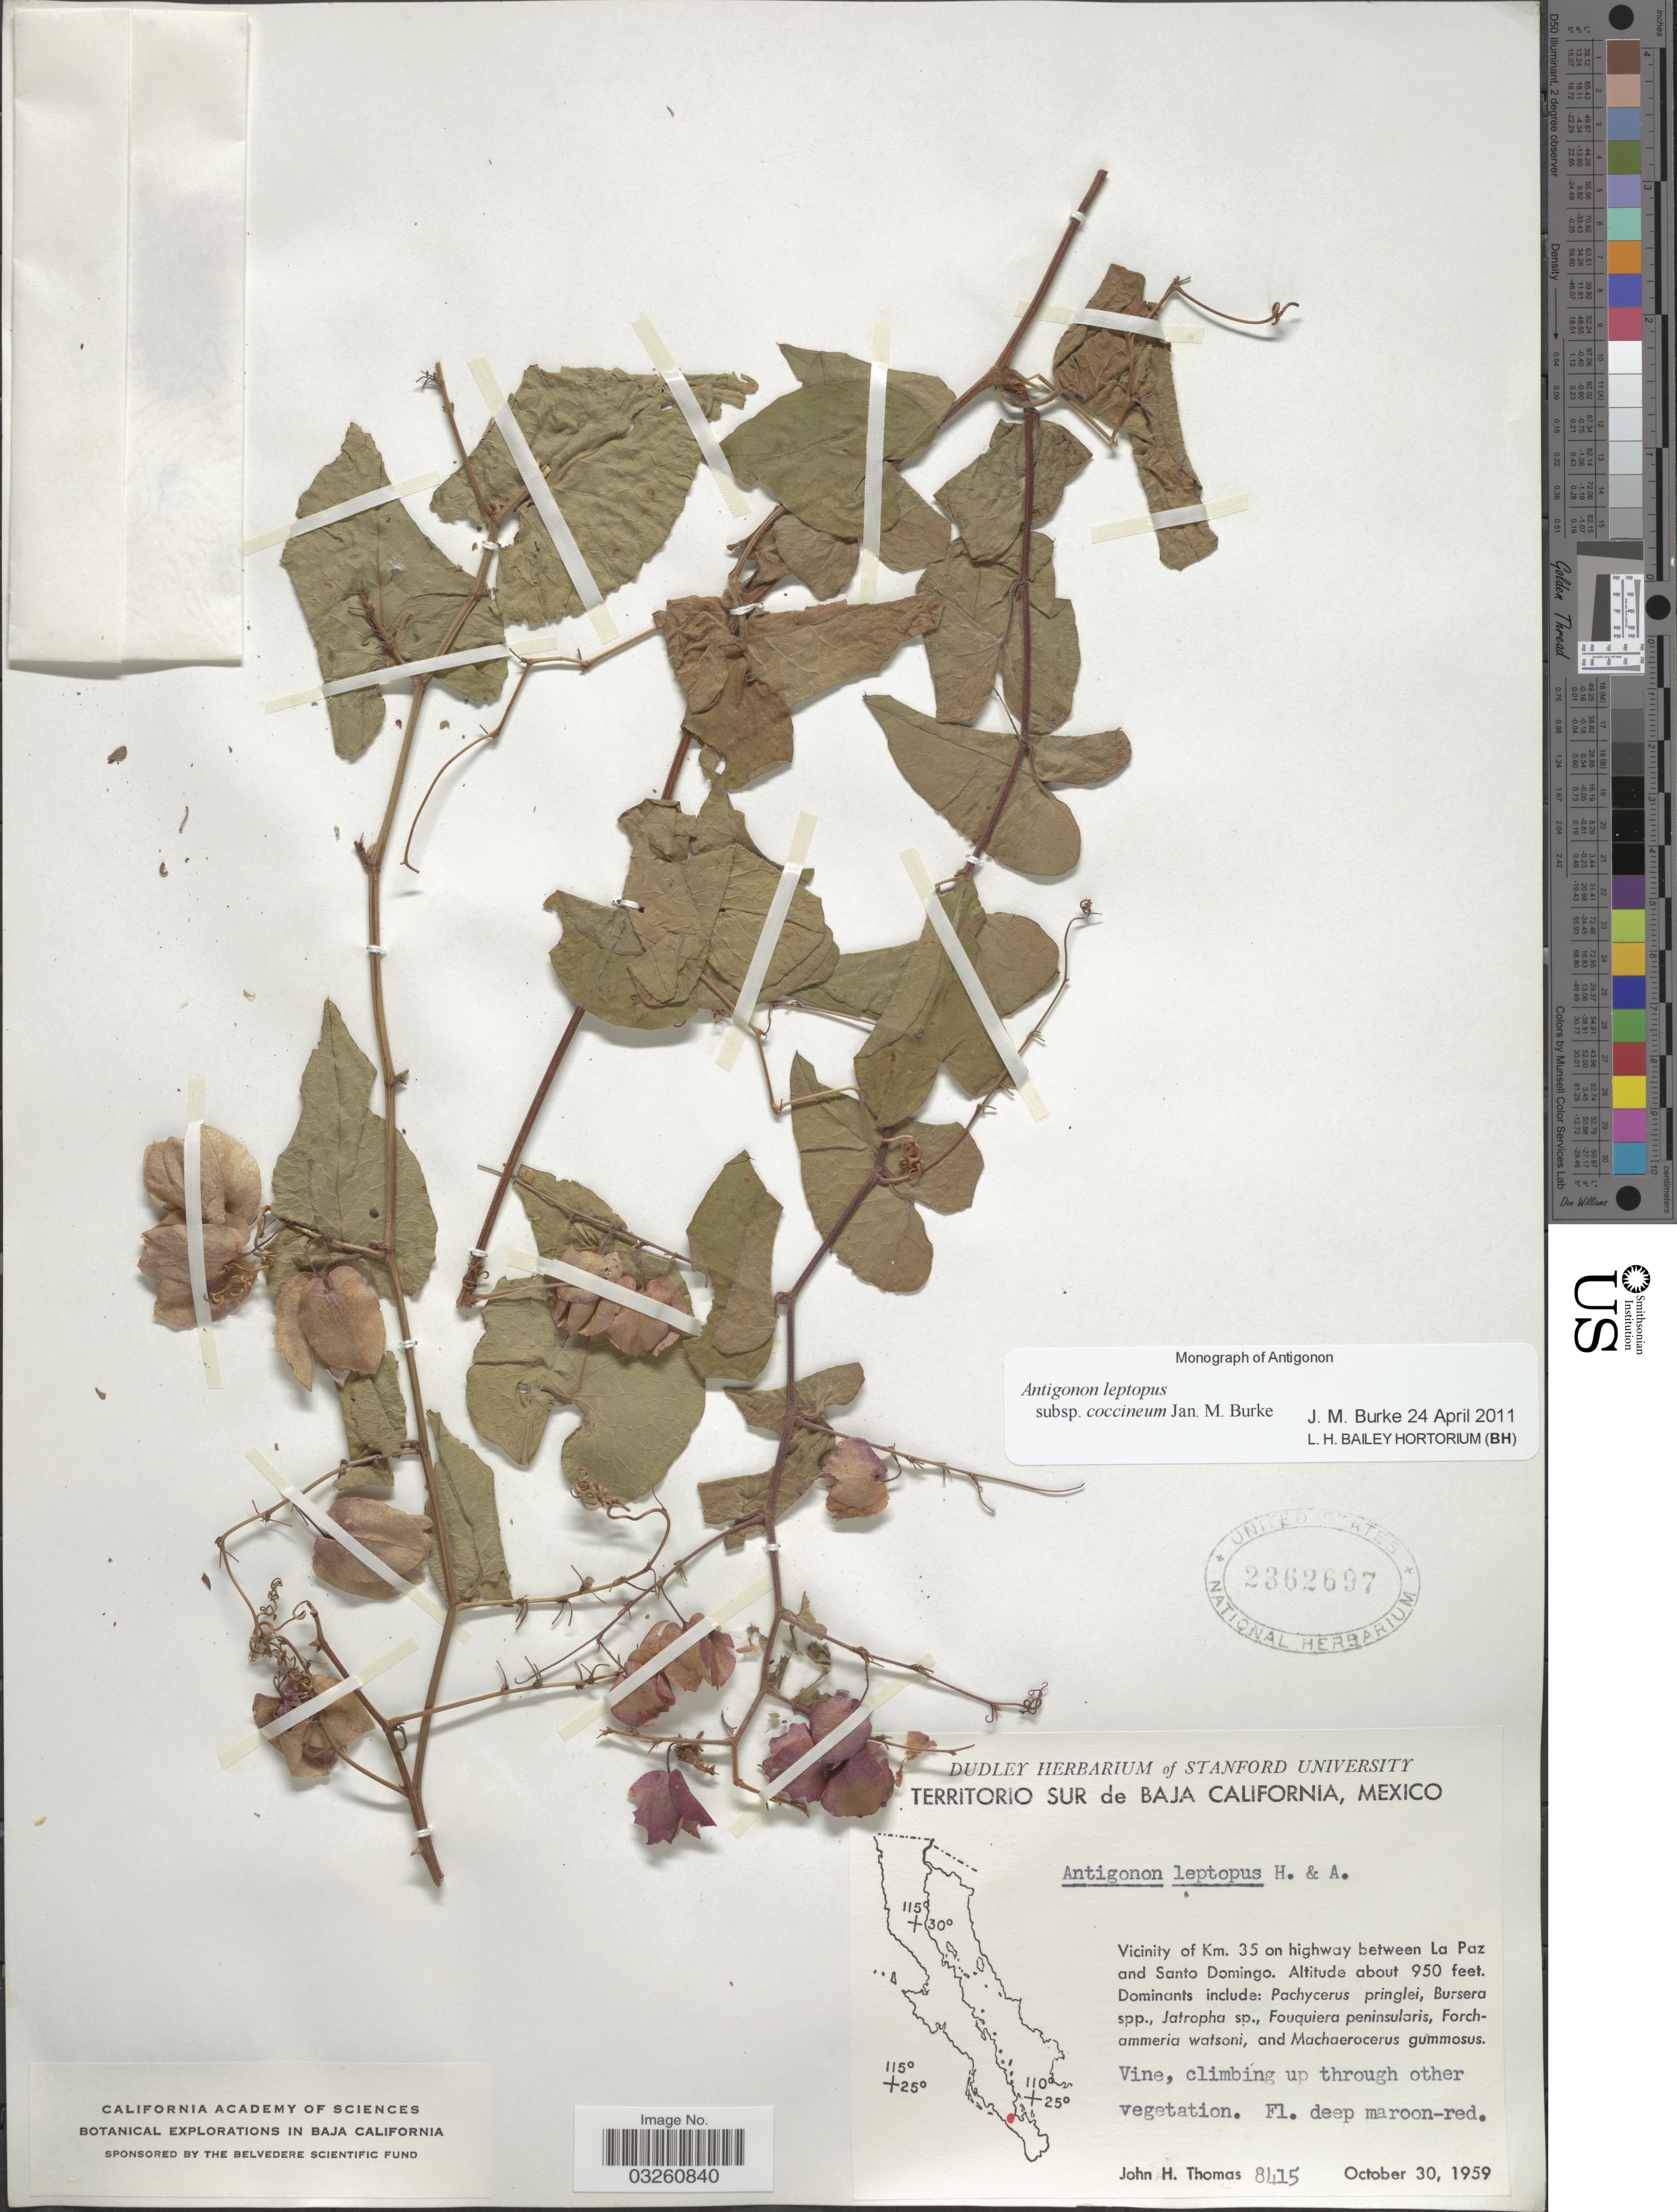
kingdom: Plantae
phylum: Tracheophyta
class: Magnoliopsida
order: Caryophyllales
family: Polygonaceae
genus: Antigonon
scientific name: Antigonon leptopus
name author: Hook. & Arn.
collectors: J. H. Thomas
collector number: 8415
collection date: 1959-10-30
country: Mexico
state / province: Baja California Sur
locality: Vicinity of Km. 35 on highway between La Paz and Santo Domingo.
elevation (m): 290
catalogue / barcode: US 2362697